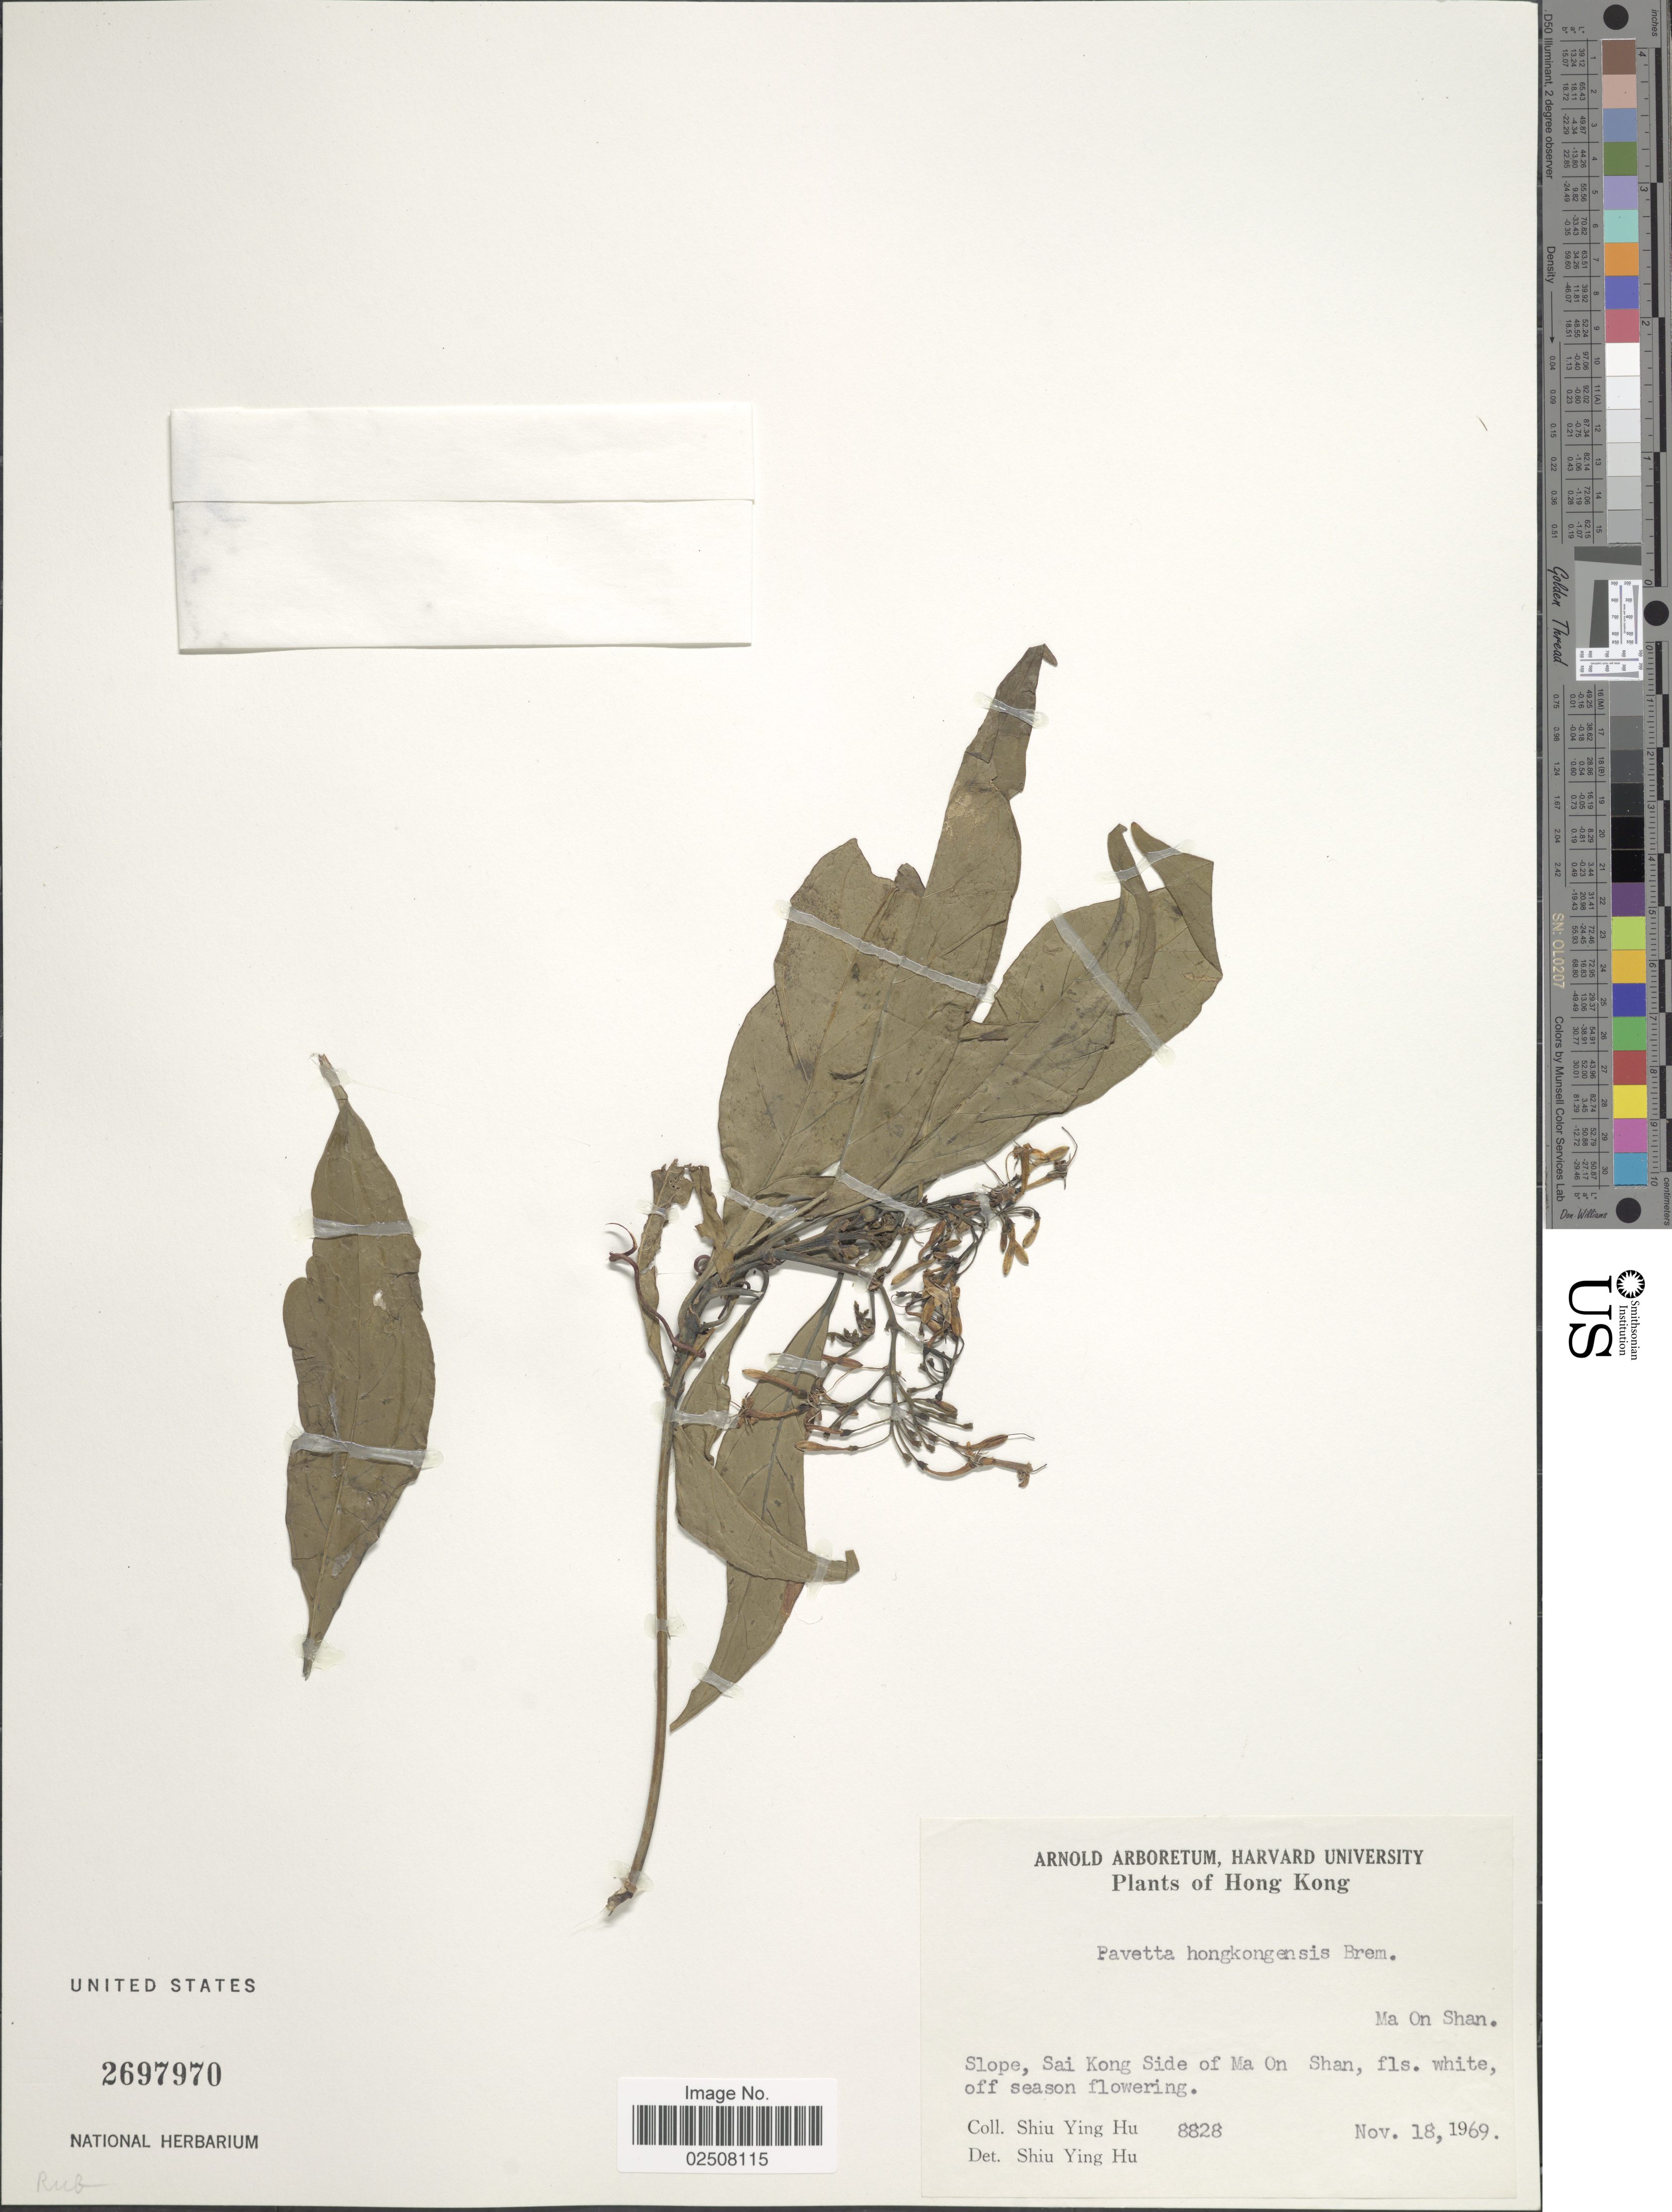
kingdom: Plantae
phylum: Tracheophyta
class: Magnoliopsida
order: Gentianales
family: Rubiaceae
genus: Pavetta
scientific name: Pavetta hongkongensis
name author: Bremek.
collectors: S. Y. Hu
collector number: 8828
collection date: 1969-11-18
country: China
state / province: Hong Kong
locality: Ma On Shan, Slope, Sai Kong Side of Ma On Shan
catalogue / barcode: US 2697970